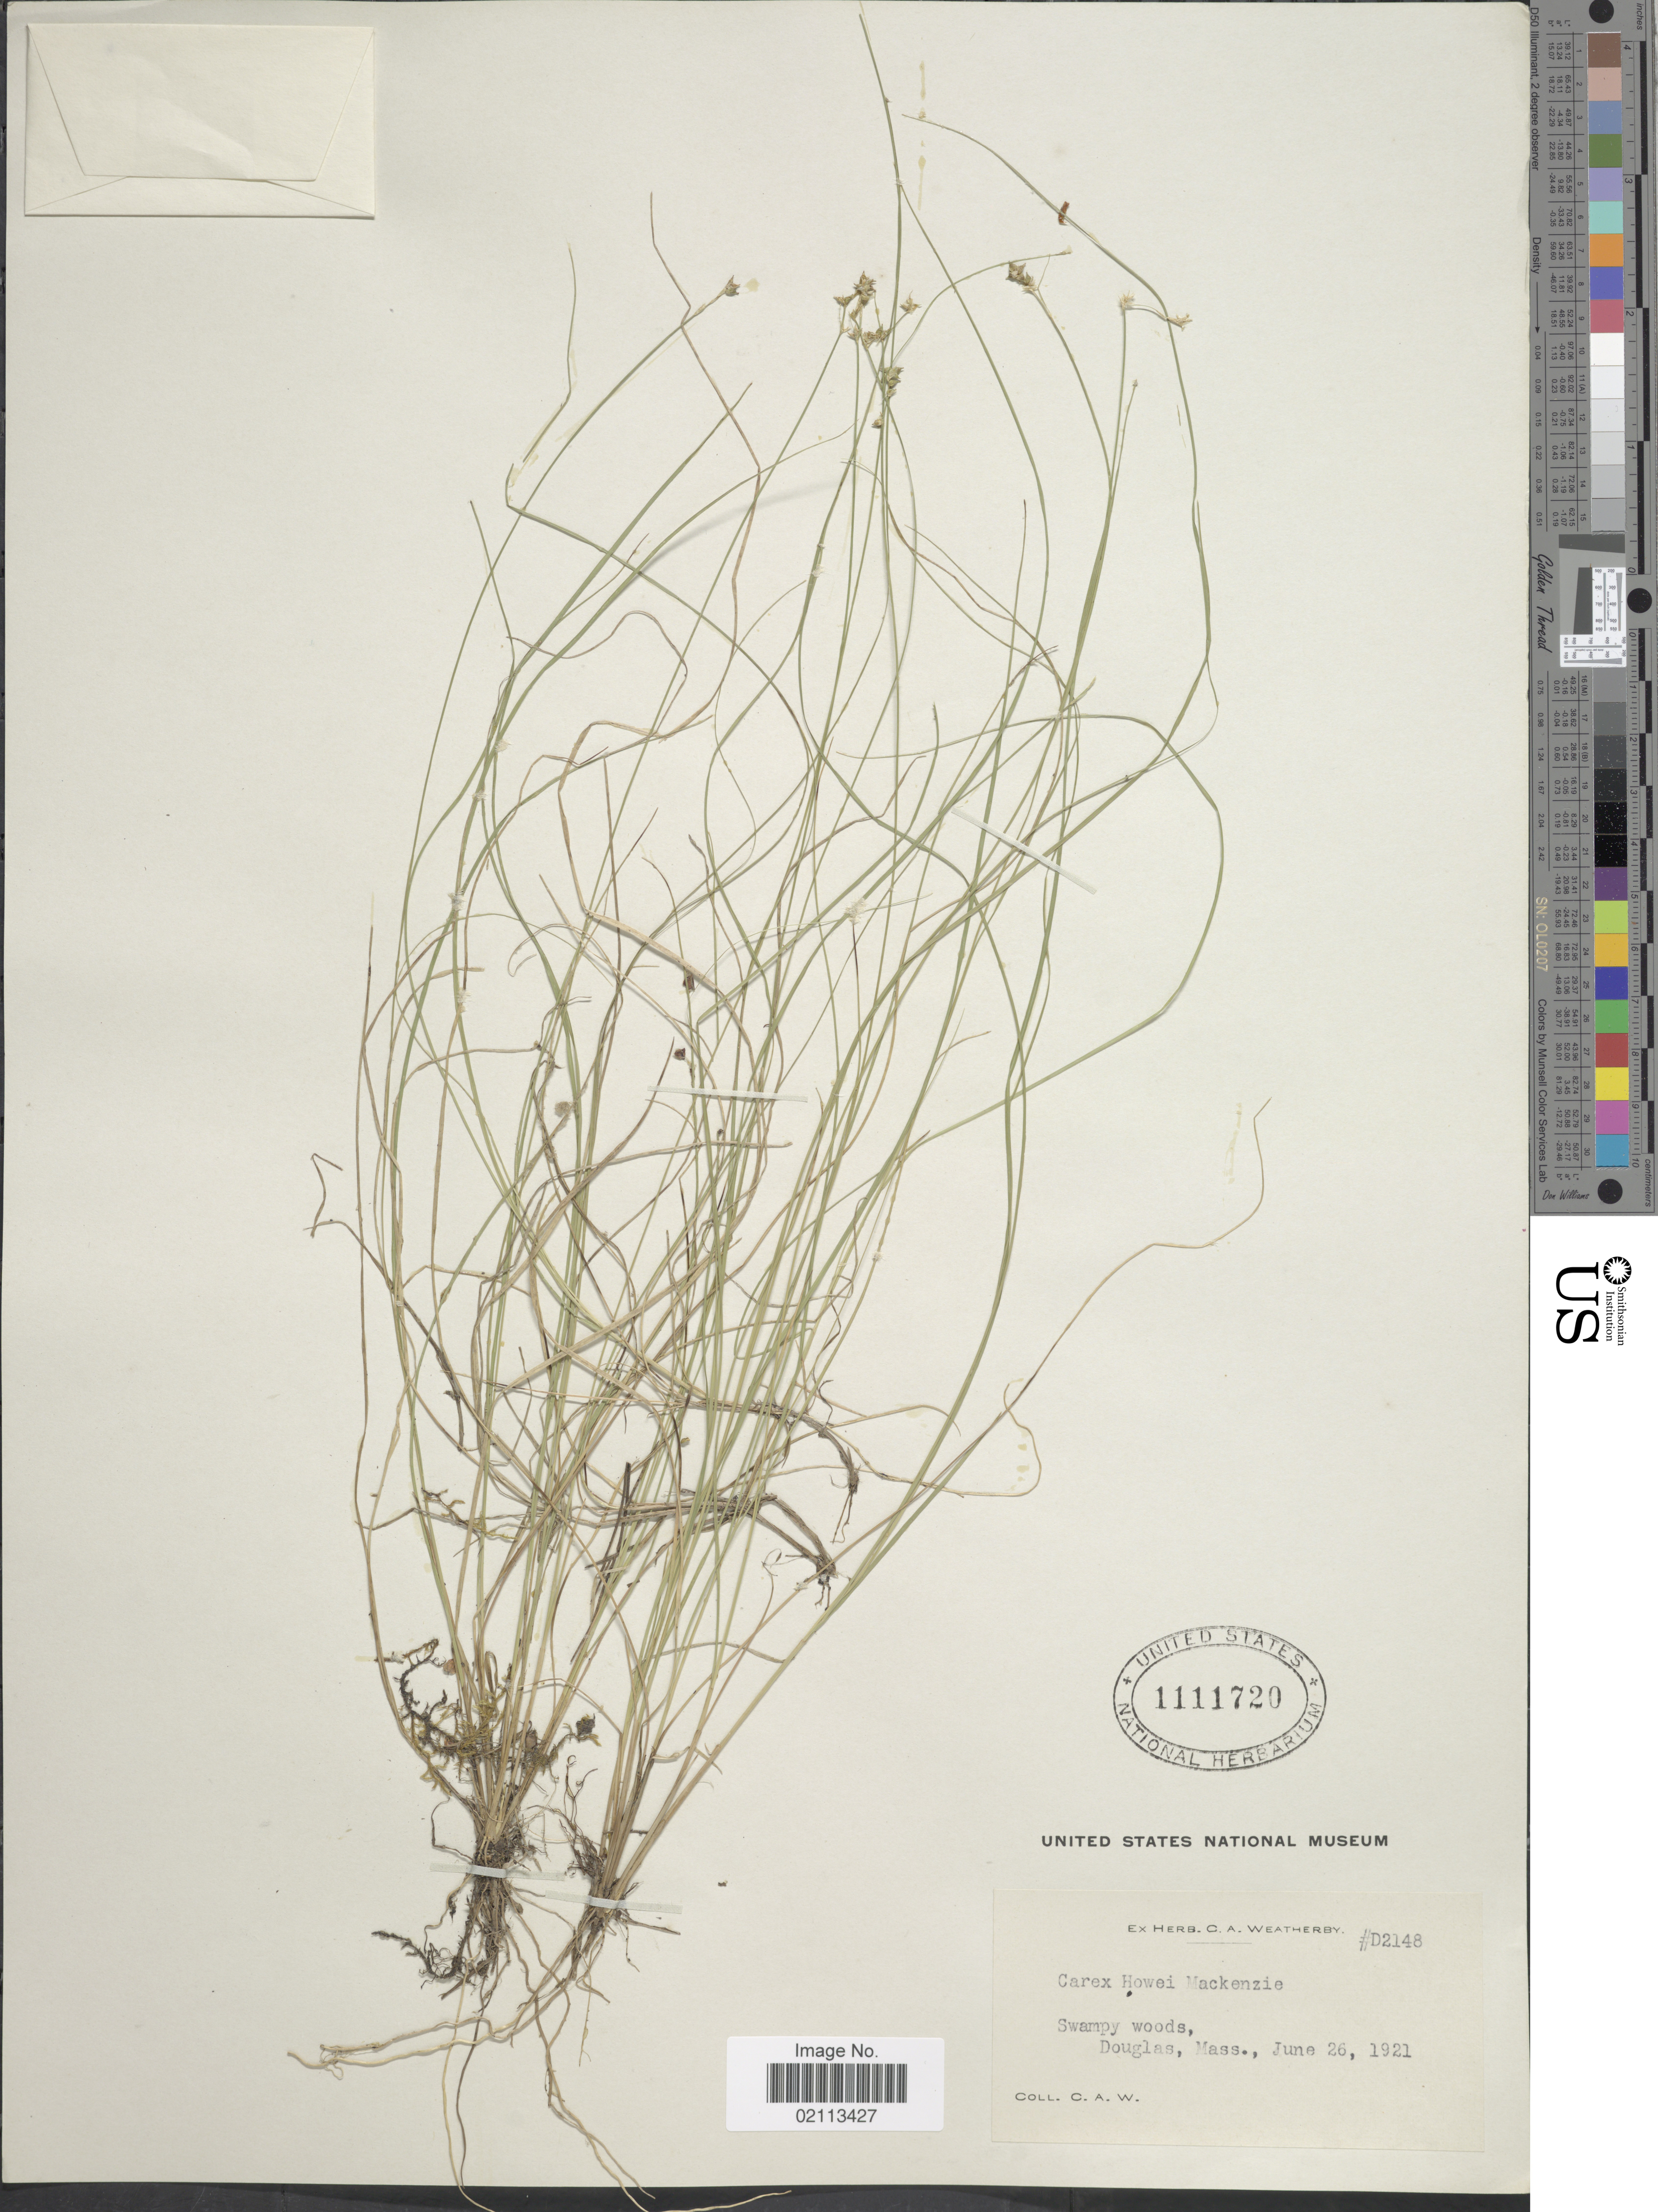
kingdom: Plantae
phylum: Tracheophyta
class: Liliopsida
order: Poales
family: Cyperaceae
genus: Carex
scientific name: Carex howei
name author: Mack.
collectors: C. A. Weatherby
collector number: D2148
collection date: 1921-06-26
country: United States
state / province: Massachusetts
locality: Swampy woods, Douglas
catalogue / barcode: US 1111720